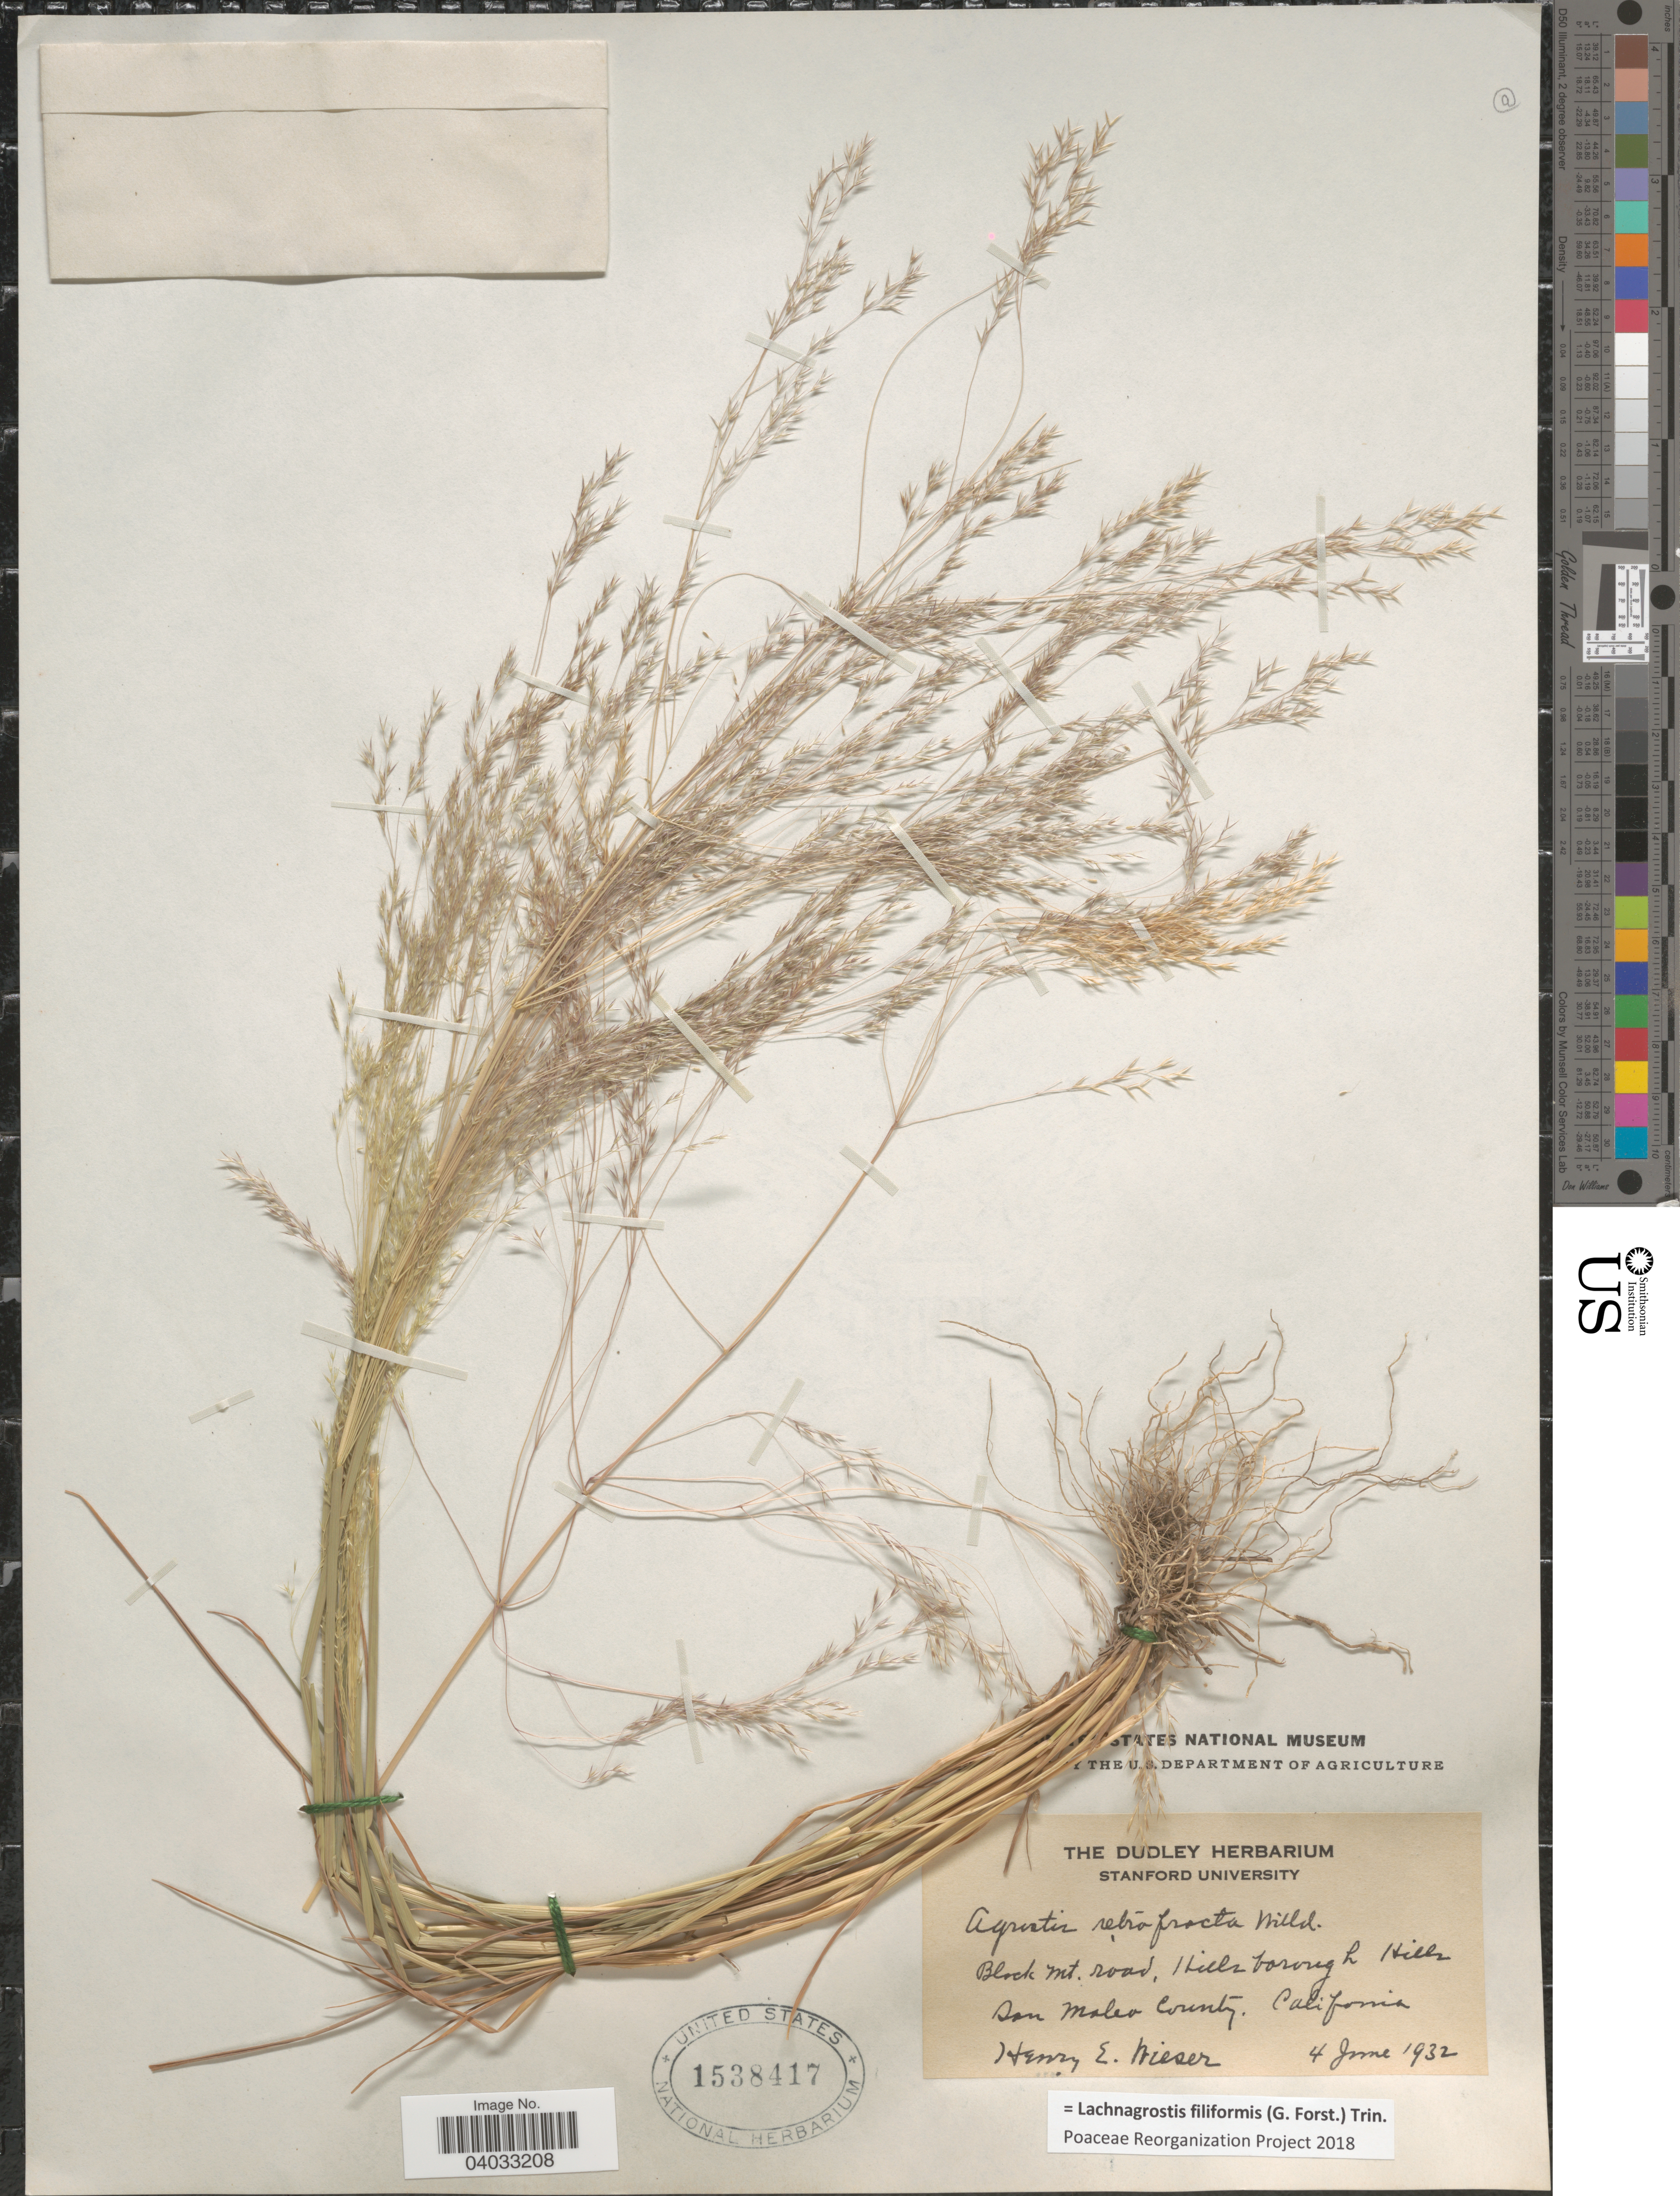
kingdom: Plantae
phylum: Tracheophyta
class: Liliopsida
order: Poales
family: Poaceae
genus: Lachnagrostis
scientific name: Lachnagrostis filiformis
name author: (J.R. Forst.) Trin.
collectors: H. Wieser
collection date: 1932-06-04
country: United States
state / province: California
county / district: San Mateo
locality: Block Mt. road, Hillsborough Hills. San Mateo County.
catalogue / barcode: US 1538417